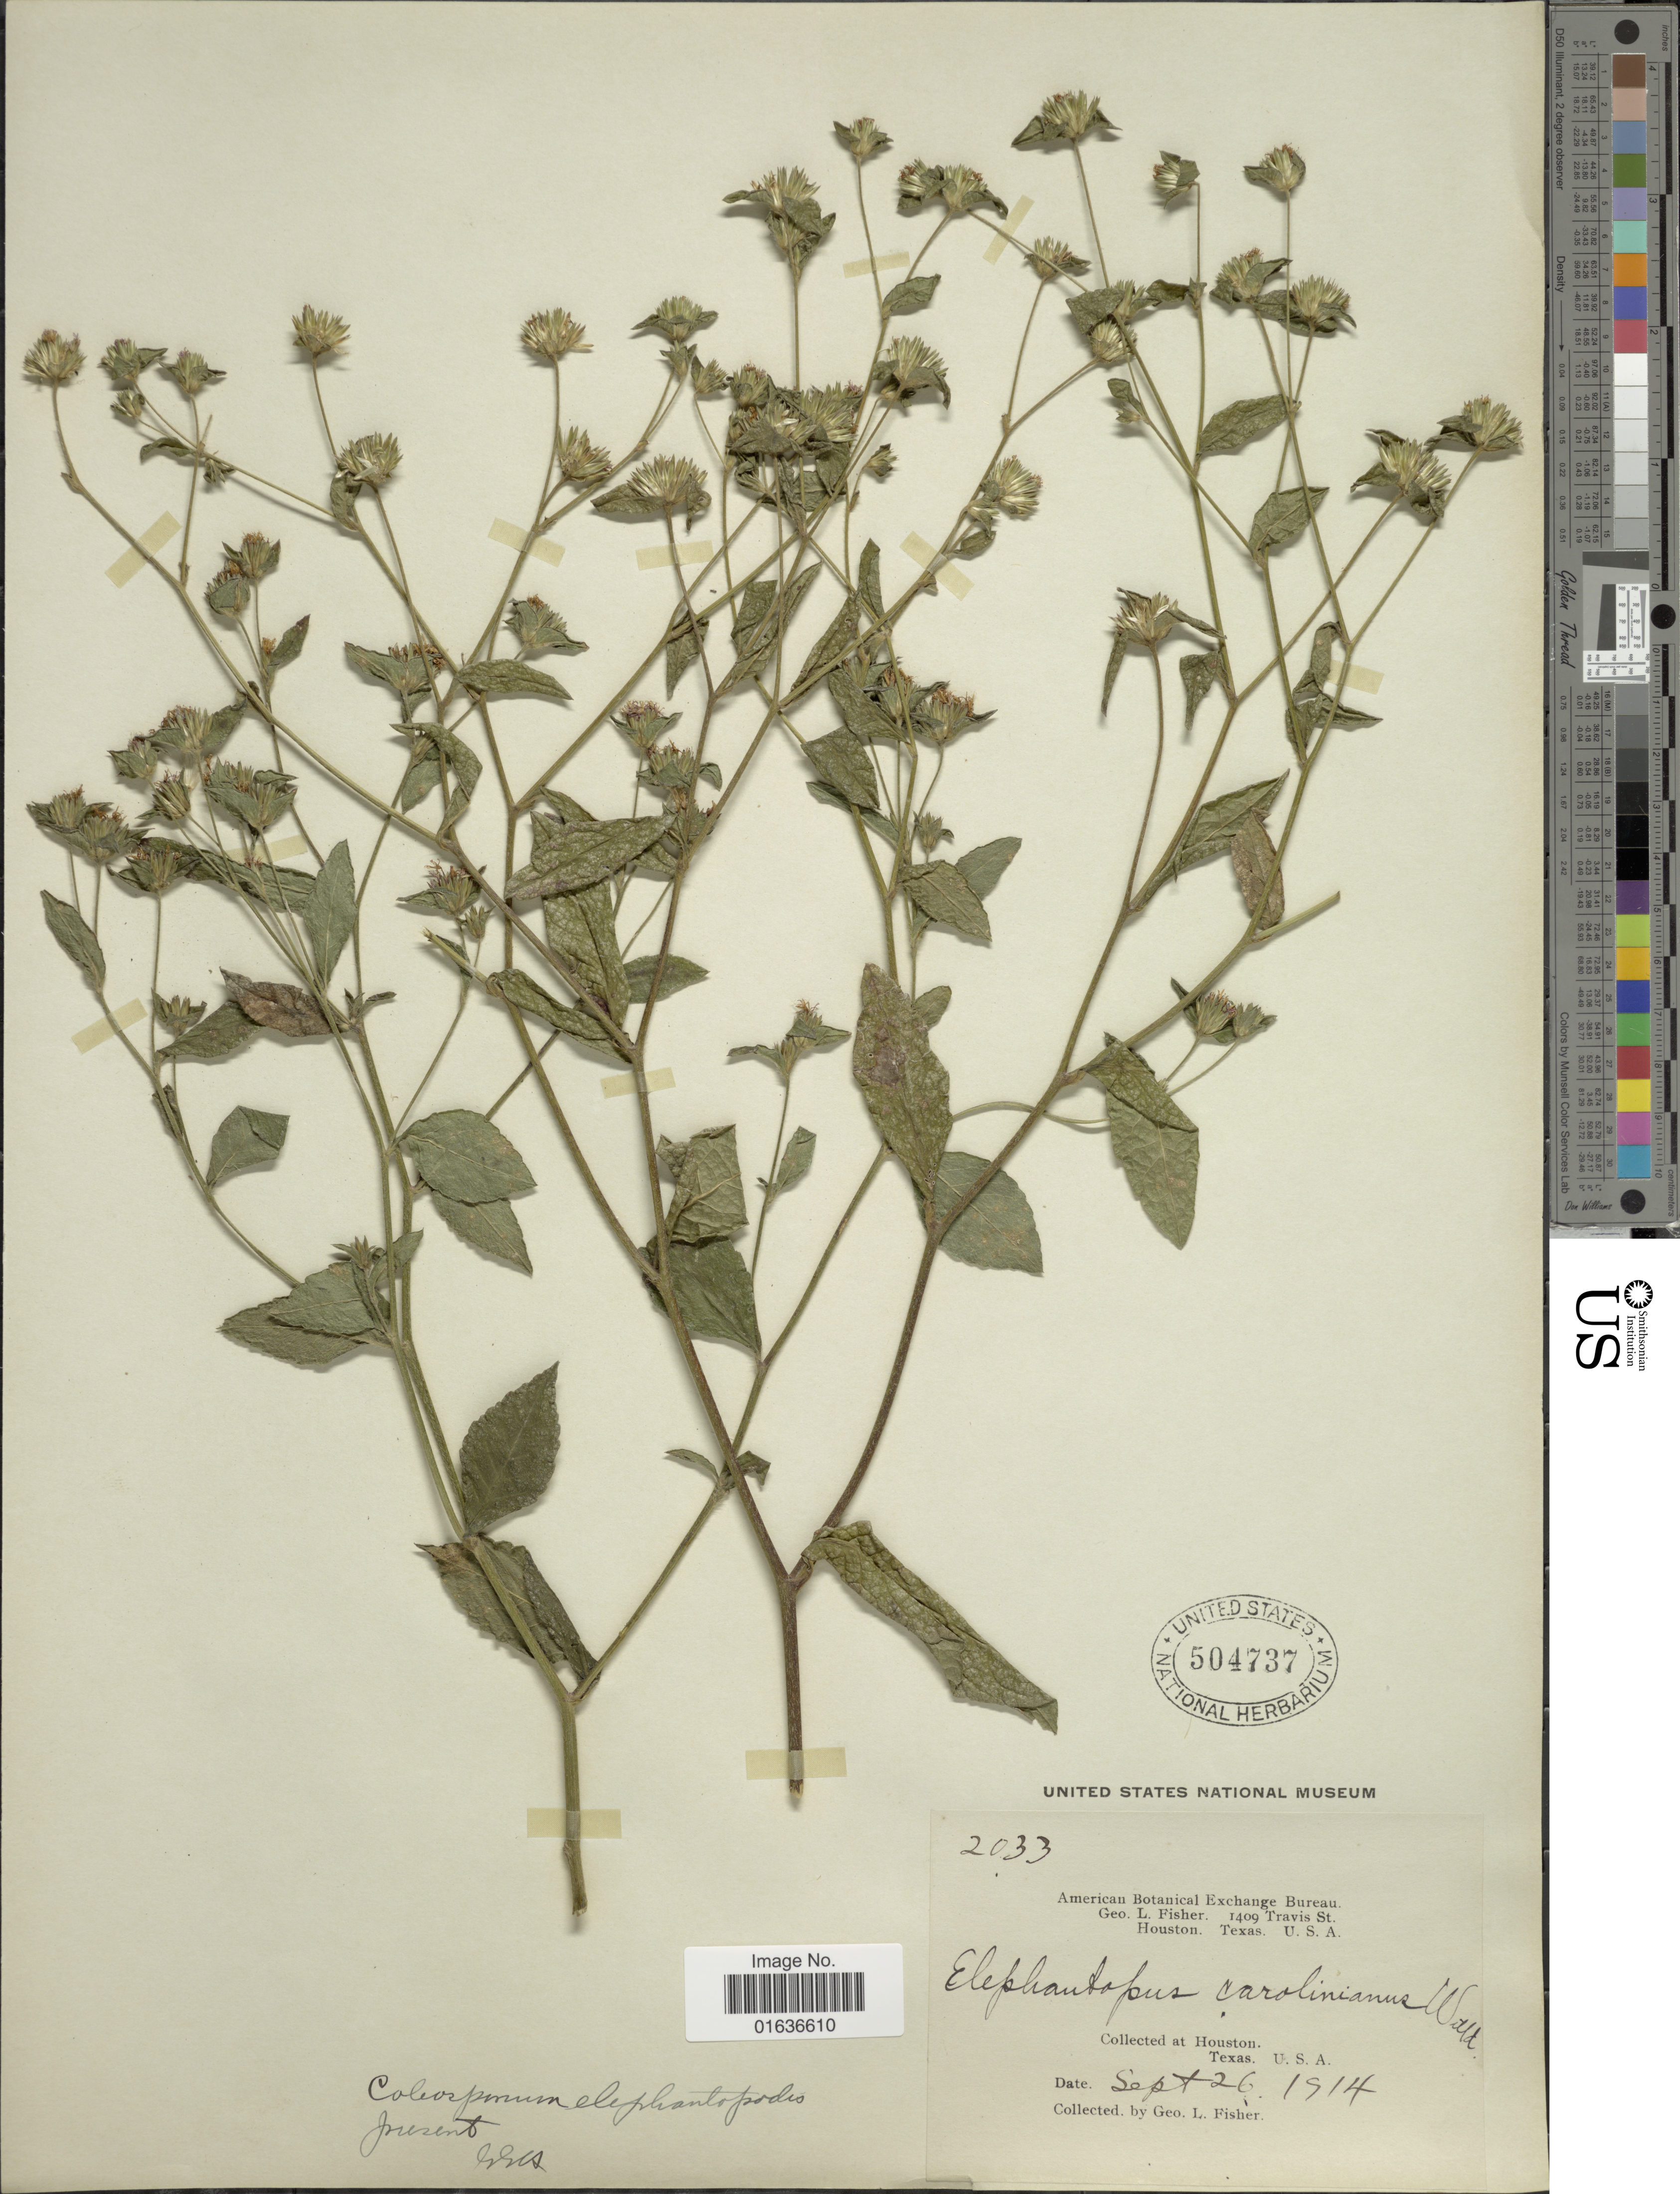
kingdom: Plantae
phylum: Tracheophyta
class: Magnoliopsida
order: Asterales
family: Asteraceae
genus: Elephantopus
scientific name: Elephantopus carolinianus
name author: Raeusch.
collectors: G. L. Fisher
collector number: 2033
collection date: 1914-09-26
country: United States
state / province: Texas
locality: Houston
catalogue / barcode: US 504737